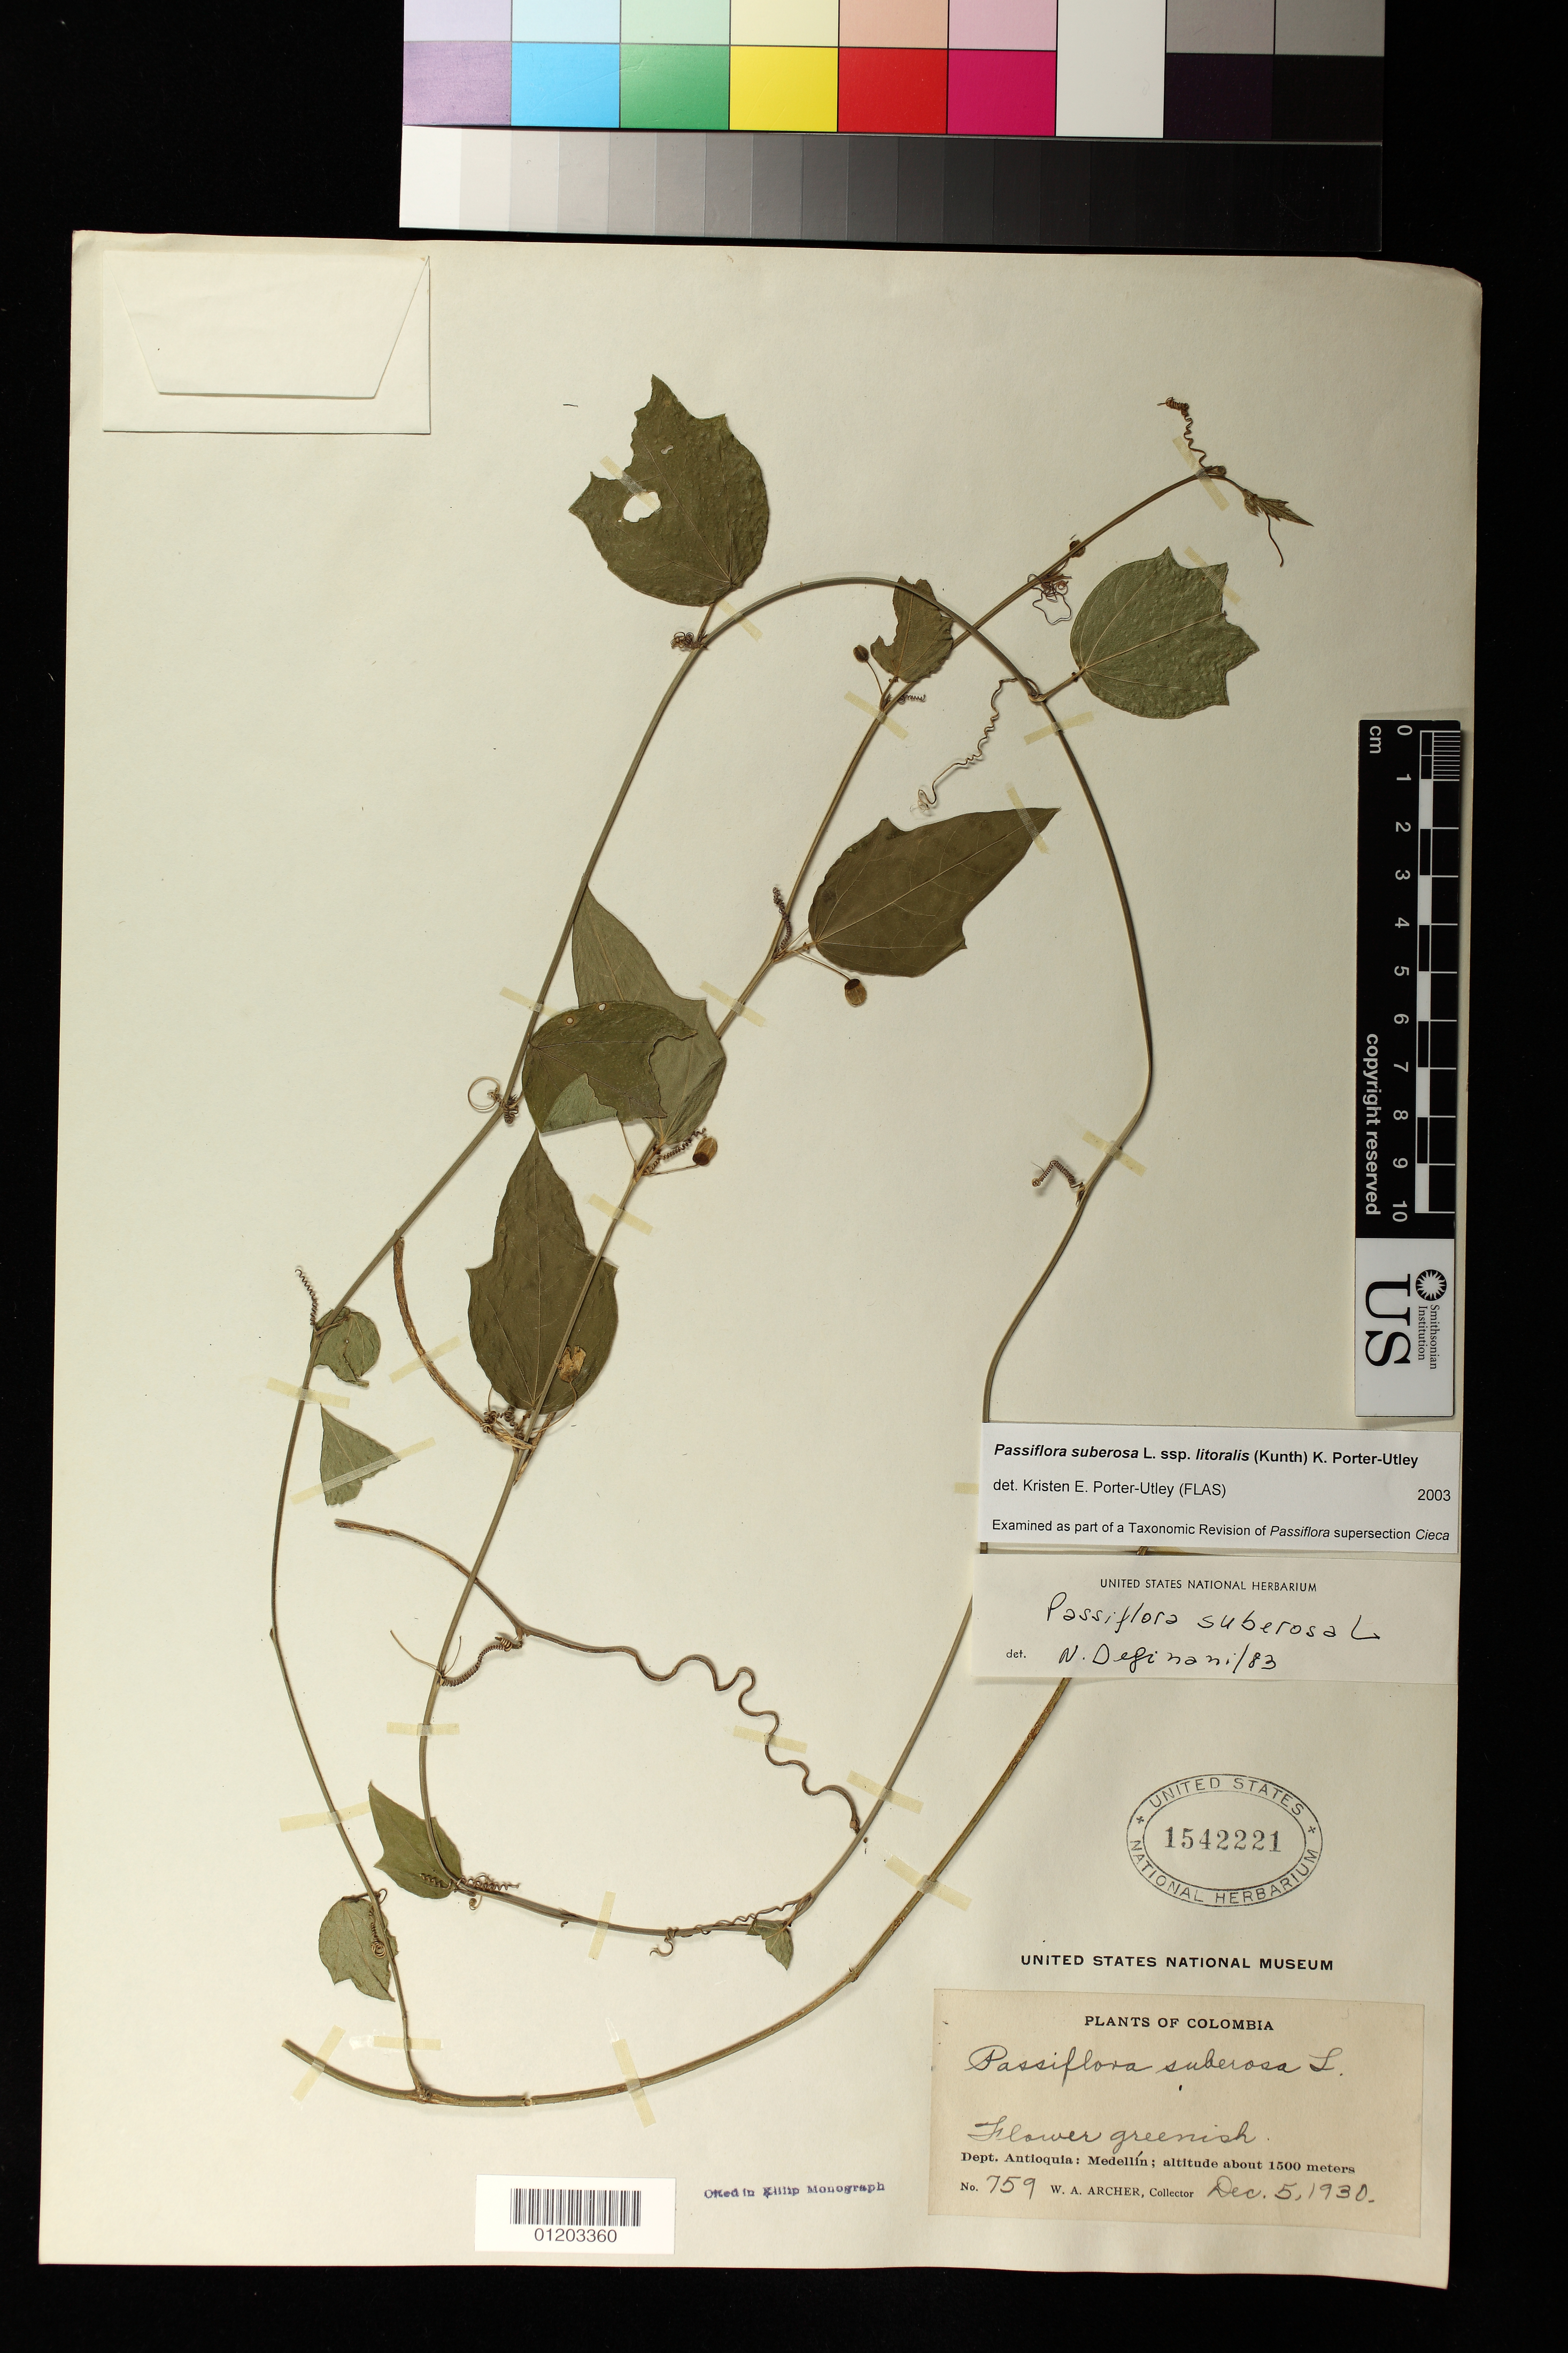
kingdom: Plantae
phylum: Tracheophyta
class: Magnoliopsida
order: Malpighiales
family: Passifloraceae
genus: Passiflora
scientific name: Passiflora suberosa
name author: L.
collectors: W. A. Archer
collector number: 759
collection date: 1930-12-05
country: Colombia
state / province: Antioquia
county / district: Medellin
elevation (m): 1500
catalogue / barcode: US 1542221